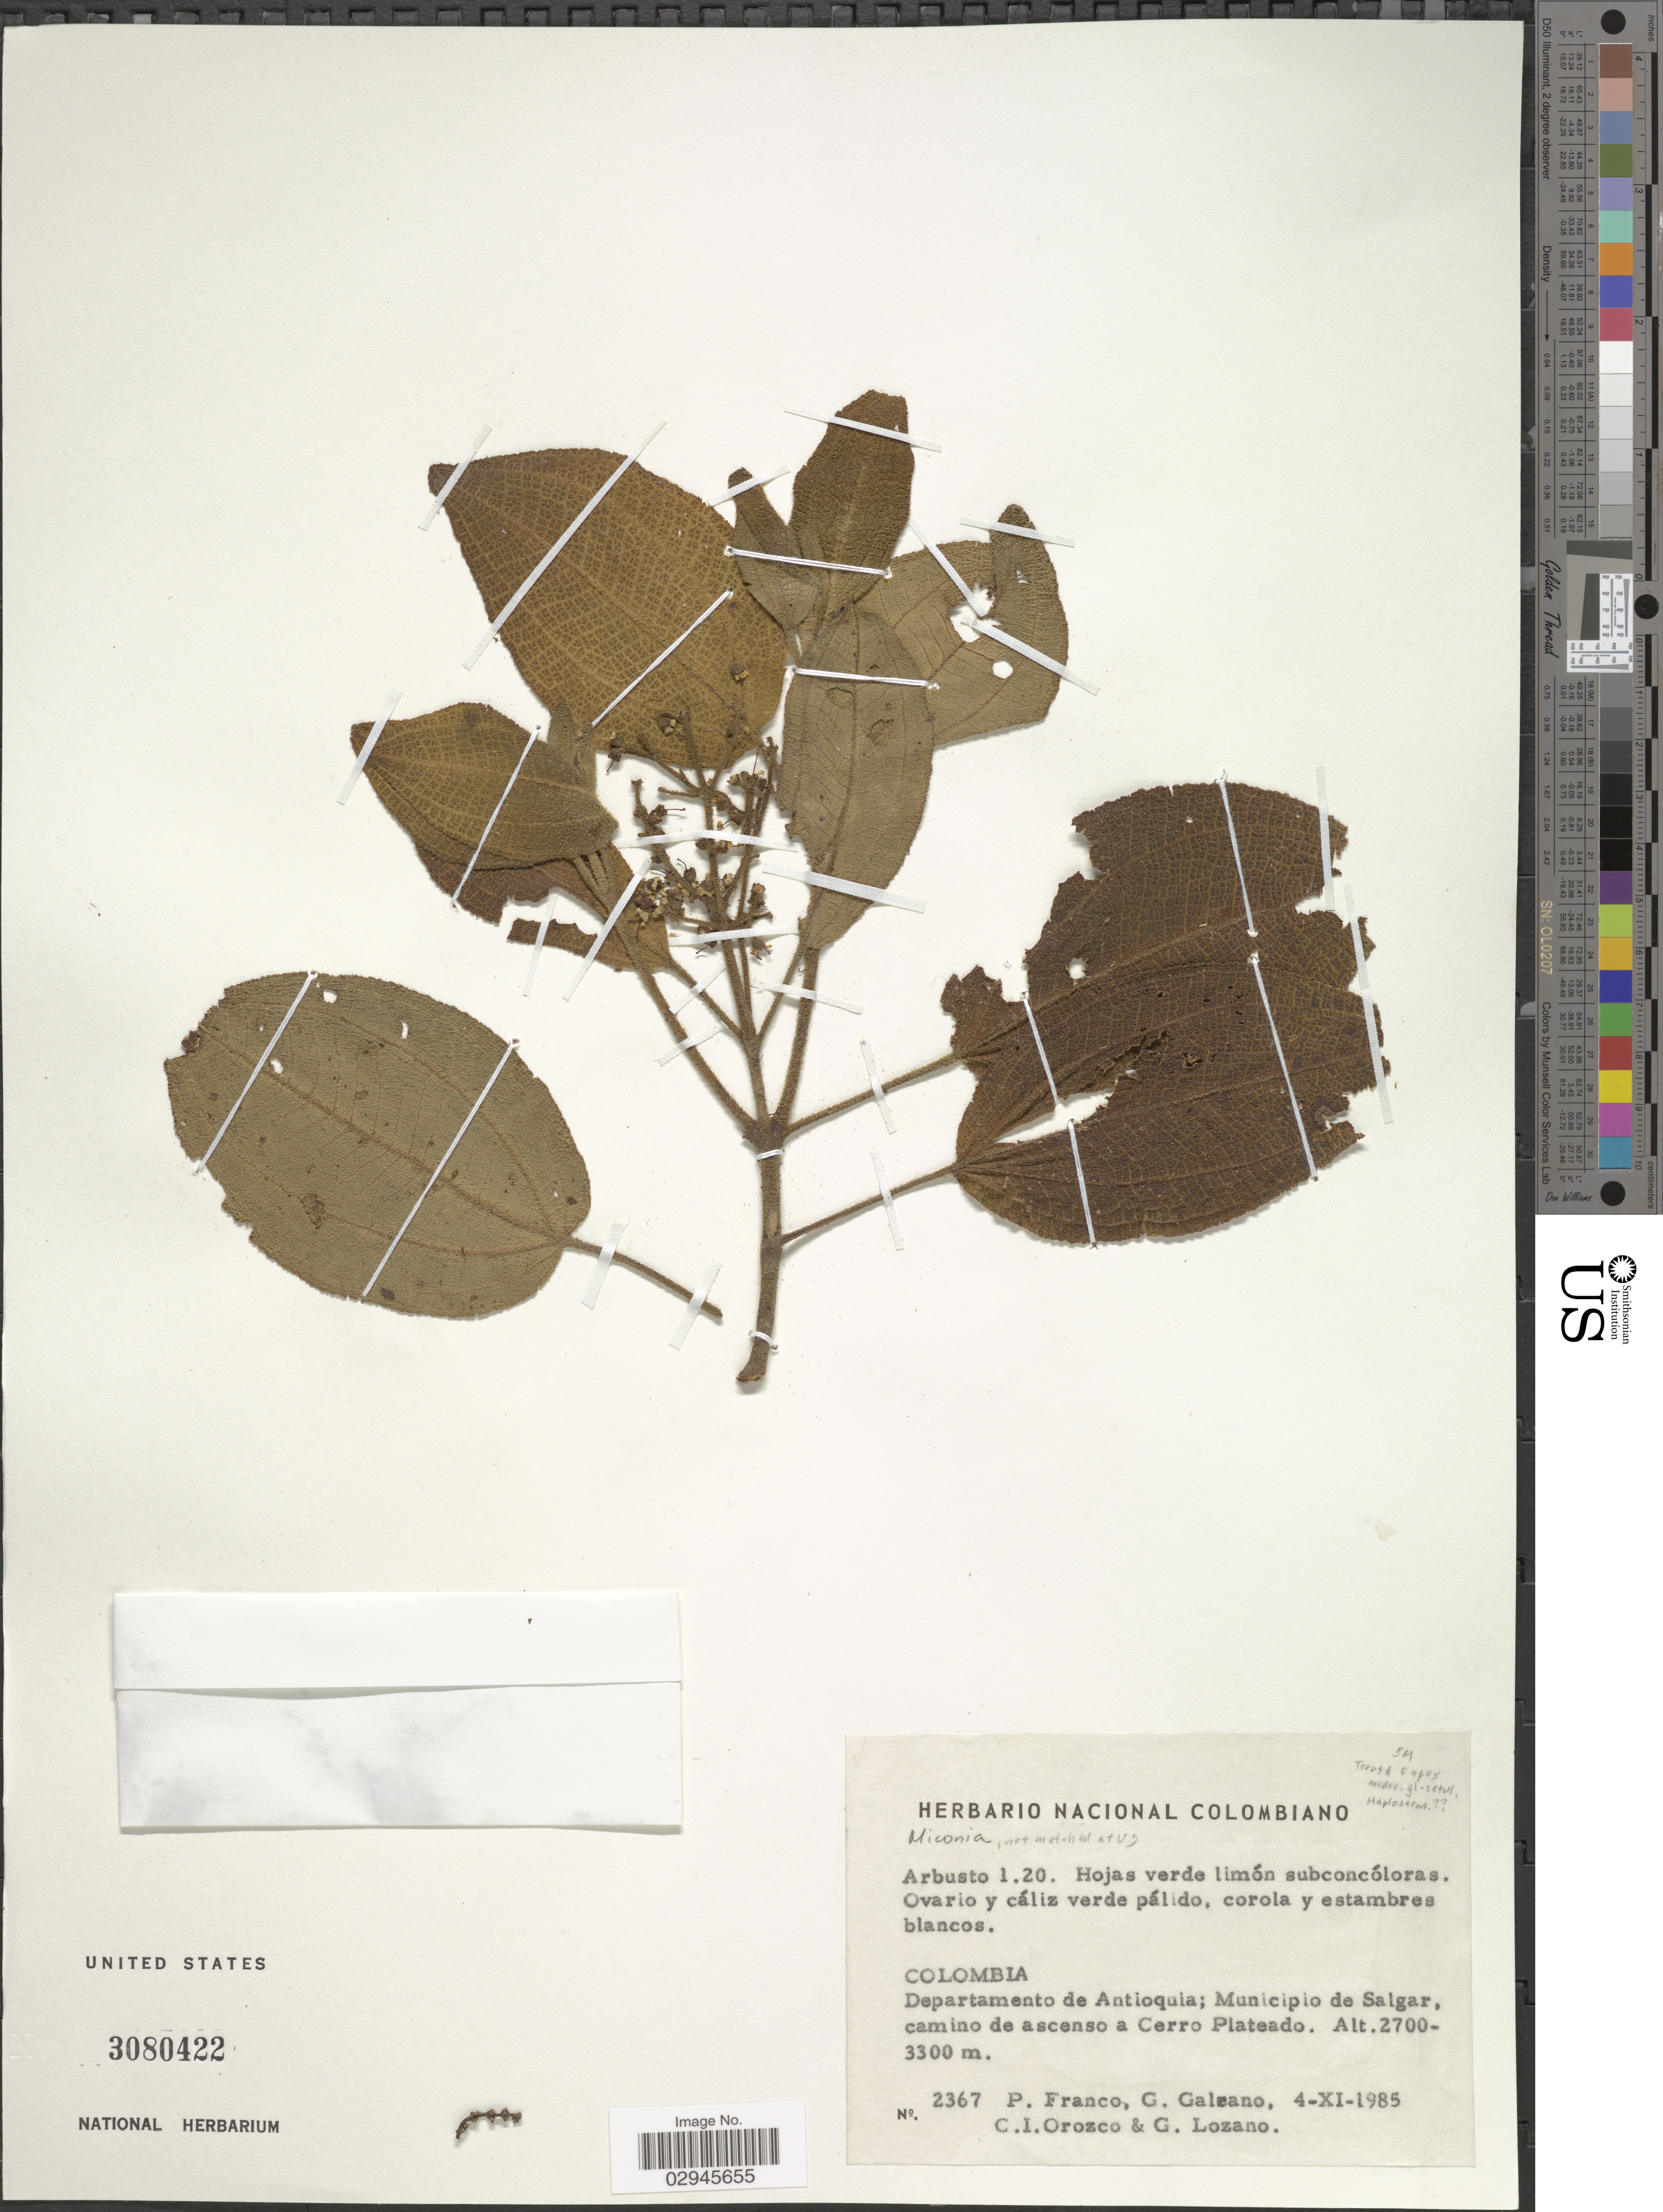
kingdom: Plantae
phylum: Tracheophyta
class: Magnoliopsida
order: Myrtales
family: Melastomataceae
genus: Miconia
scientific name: Miconia sp.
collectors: P. Franco, G. A. Galeano, C. I. Orozco & G. Lozano-Contreras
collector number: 2367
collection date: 1985-11-04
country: Colombia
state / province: Antioquia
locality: Departamento de Antioquia; Municipio de Salgar, camino de ascenso a Cerro Plateado.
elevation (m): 2700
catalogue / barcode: US 3080422